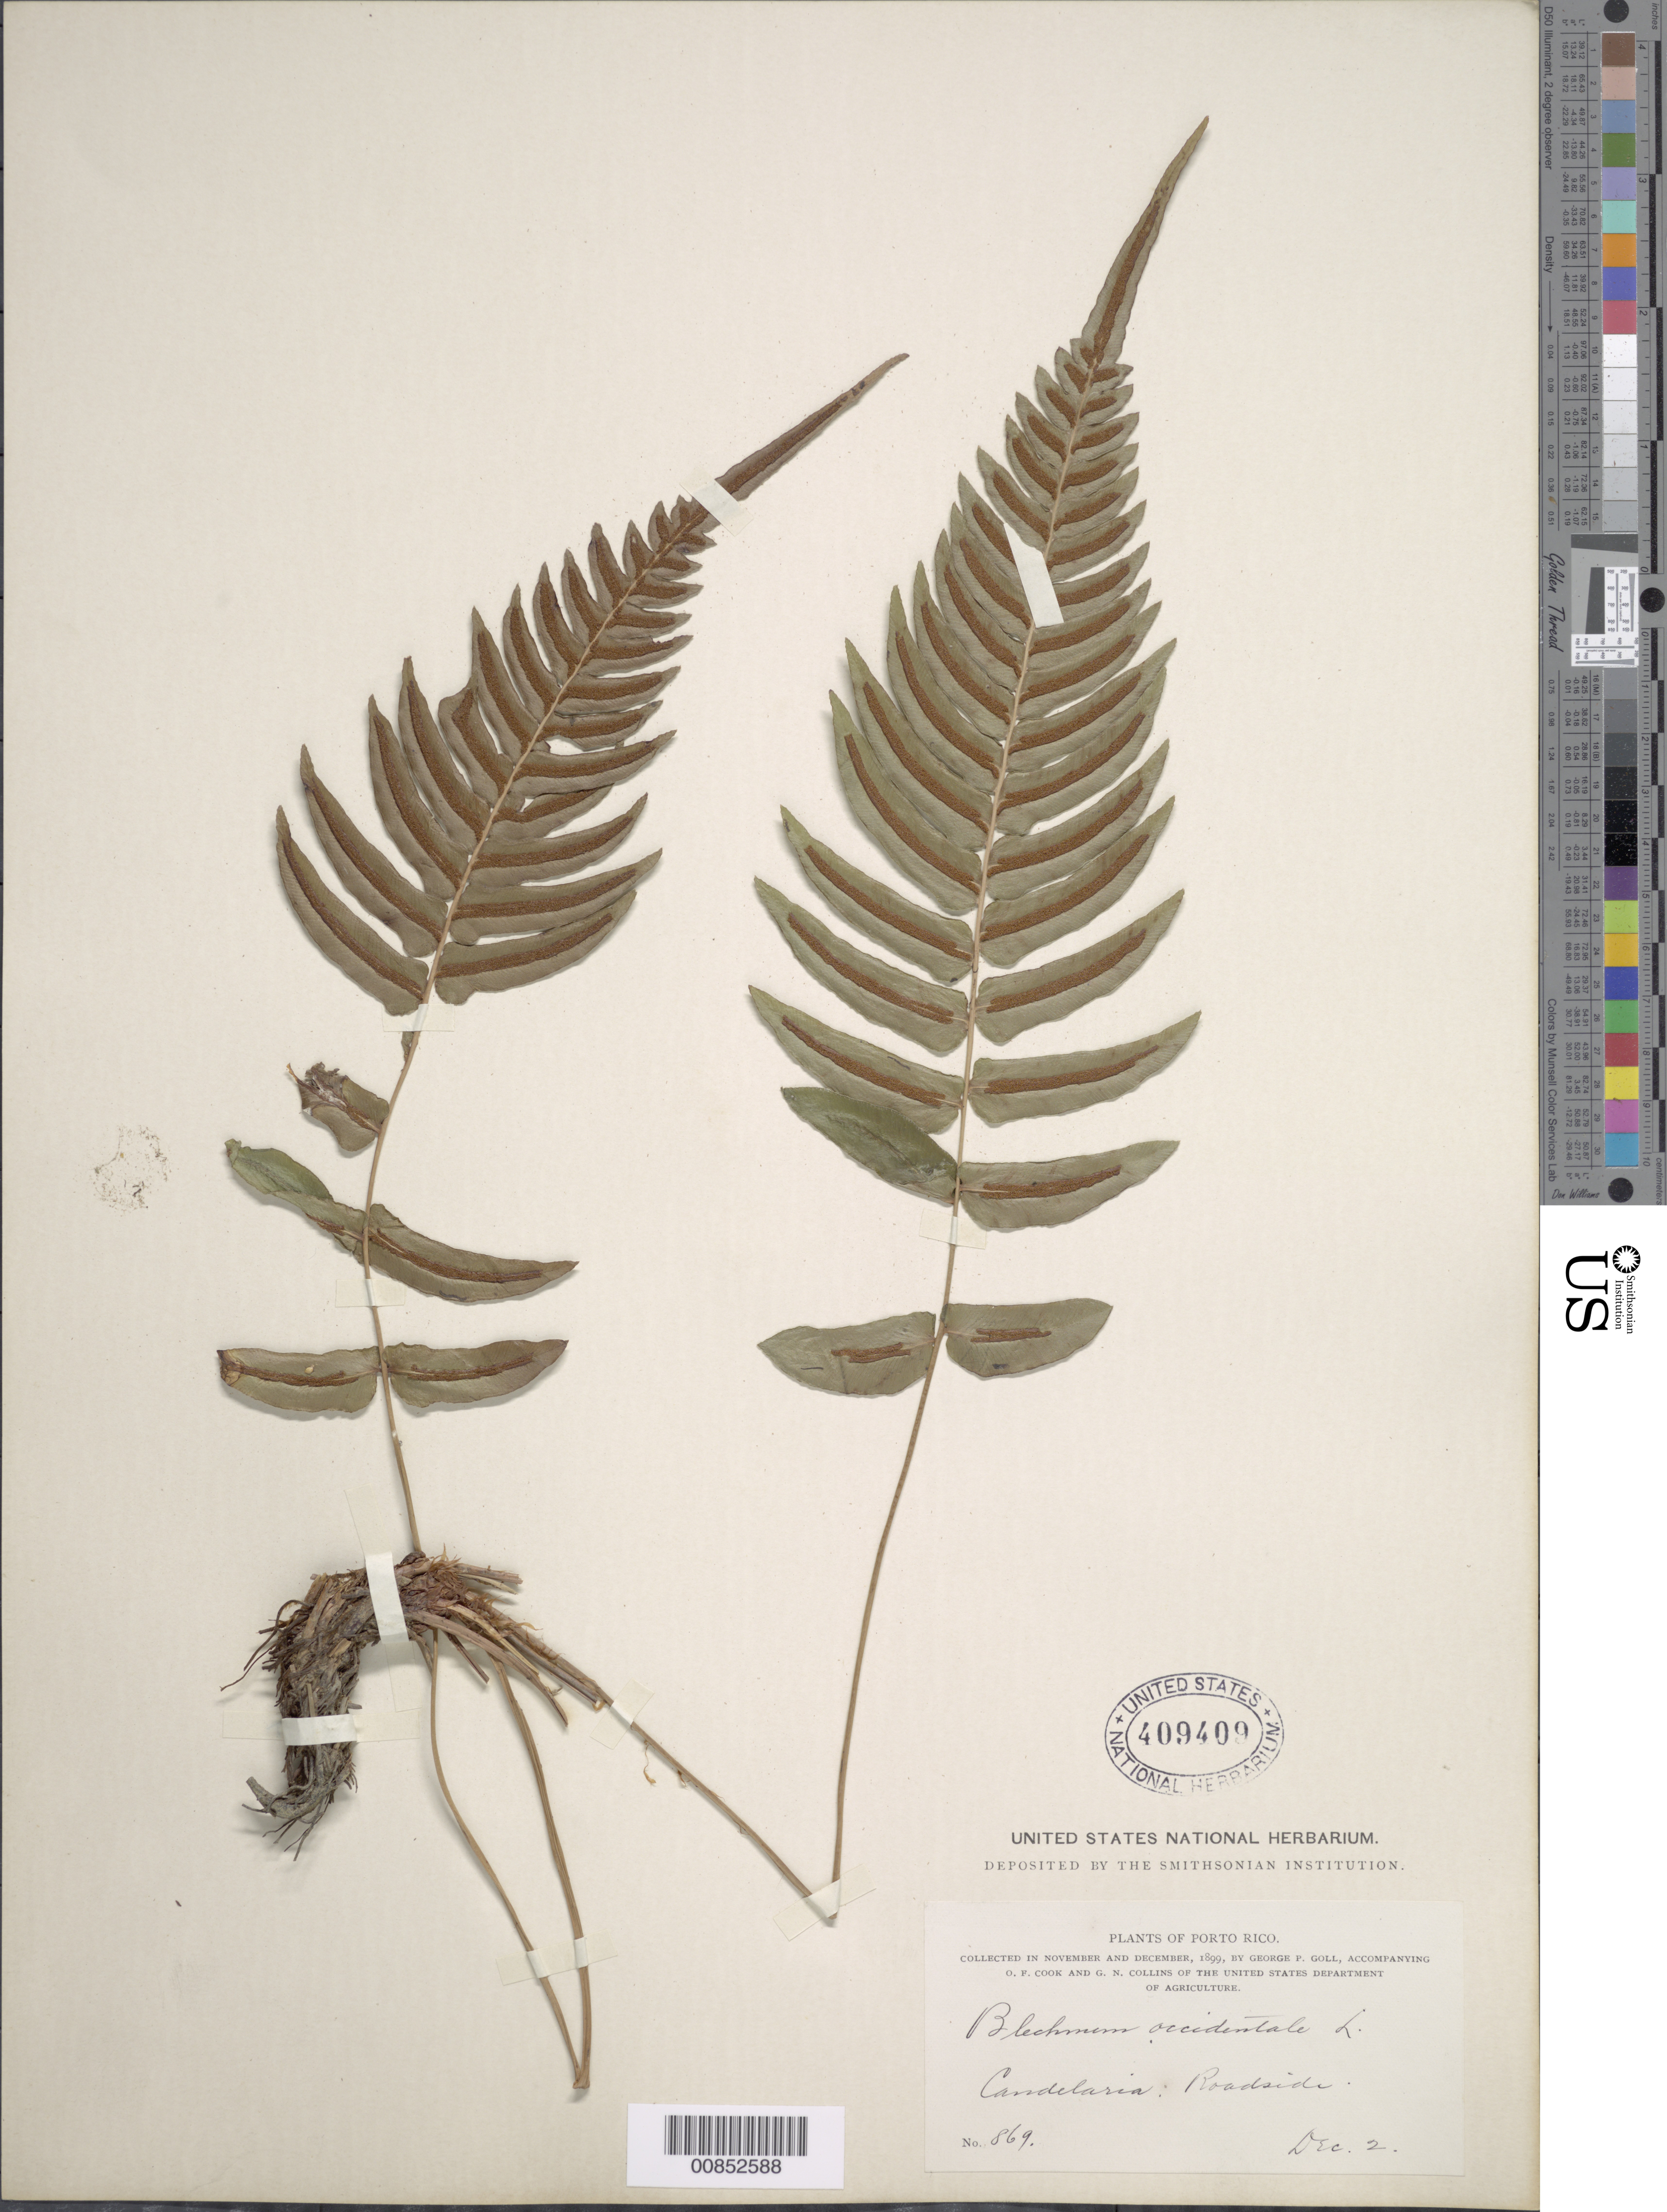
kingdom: Plantae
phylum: Tracheophyta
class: Polypodiopsida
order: Polypodiales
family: Blechnaceae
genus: Blechnum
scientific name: Blechnum occidentale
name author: L.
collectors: G. Goll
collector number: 869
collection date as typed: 02 Dec 1899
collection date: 1899-12-02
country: Puerto Rico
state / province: Toa Baja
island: Puerto Rico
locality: Candelaria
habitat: Roadside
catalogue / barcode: US 409409